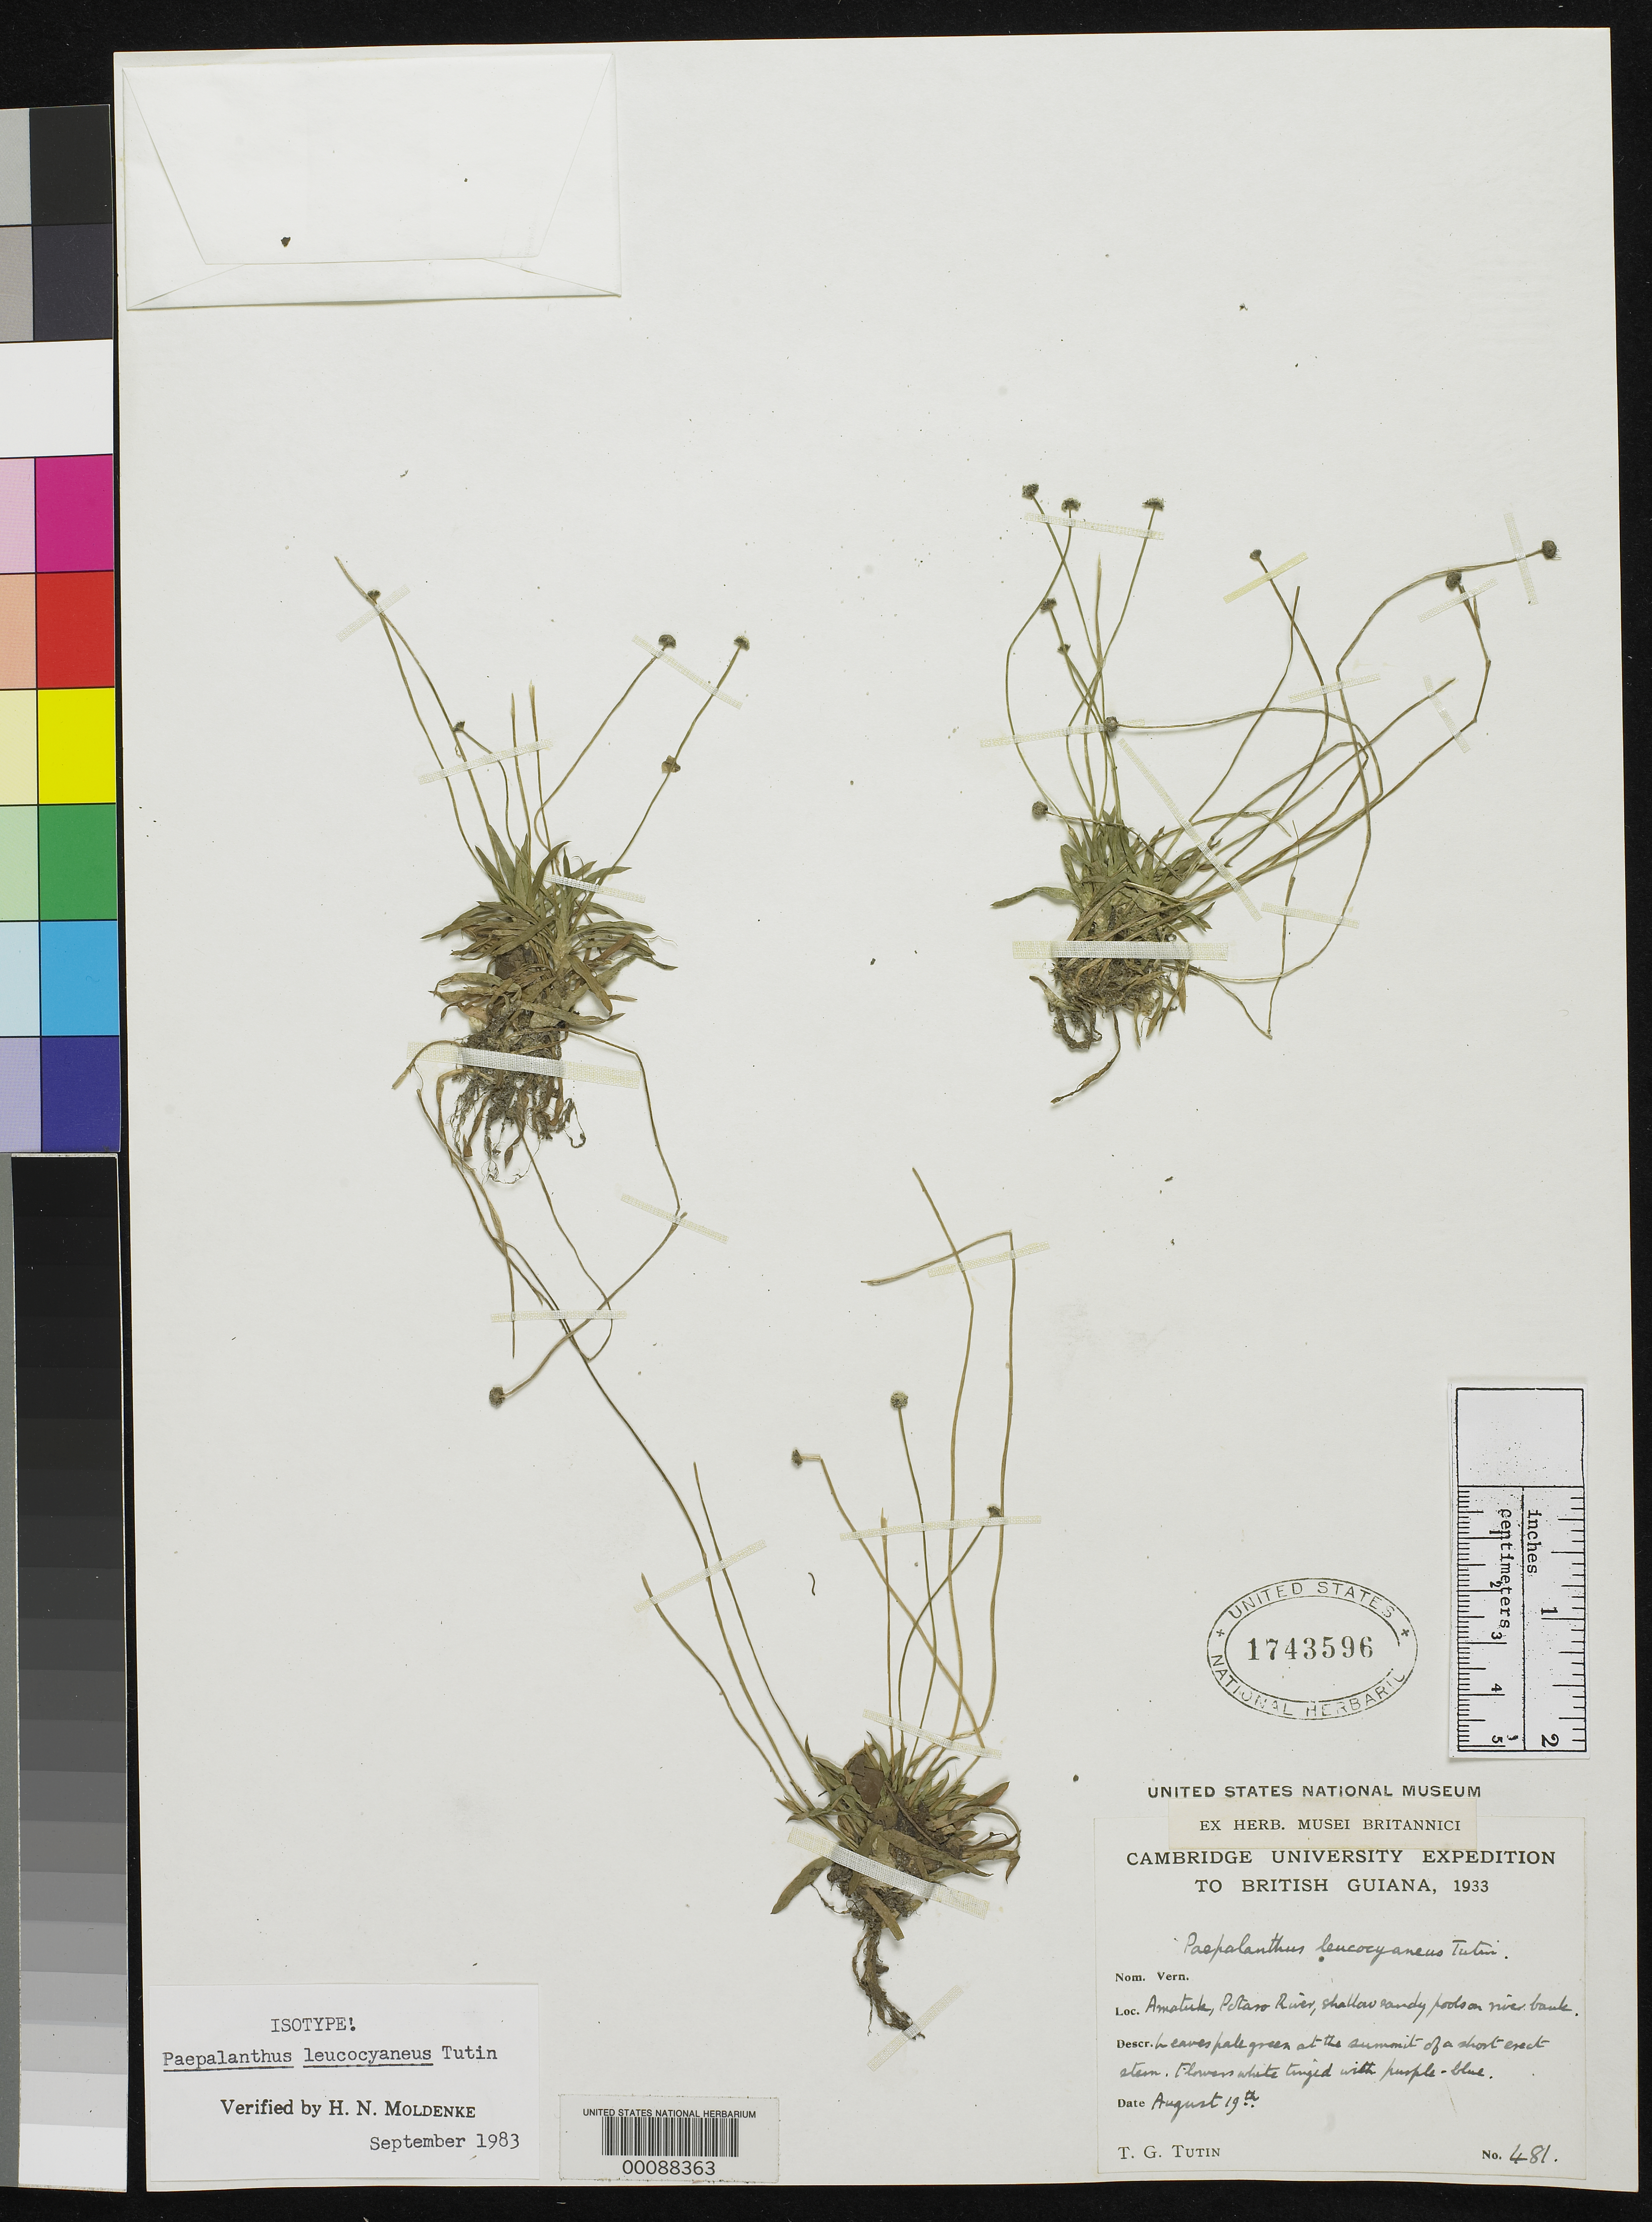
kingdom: Plantae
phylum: Tracheophyta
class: Liliopsida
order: Poales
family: Eriocaulaceae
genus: Paepalanthus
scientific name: Paepalanthus leucocyaneus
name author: Tutin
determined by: Moldenke, H. N.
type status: Isotype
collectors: T. G. Tutin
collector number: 481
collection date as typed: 19 Aug 1933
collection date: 1933-08-19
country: Guyana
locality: Amatuk, Potaro River.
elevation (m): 91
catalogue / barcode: US 1743596